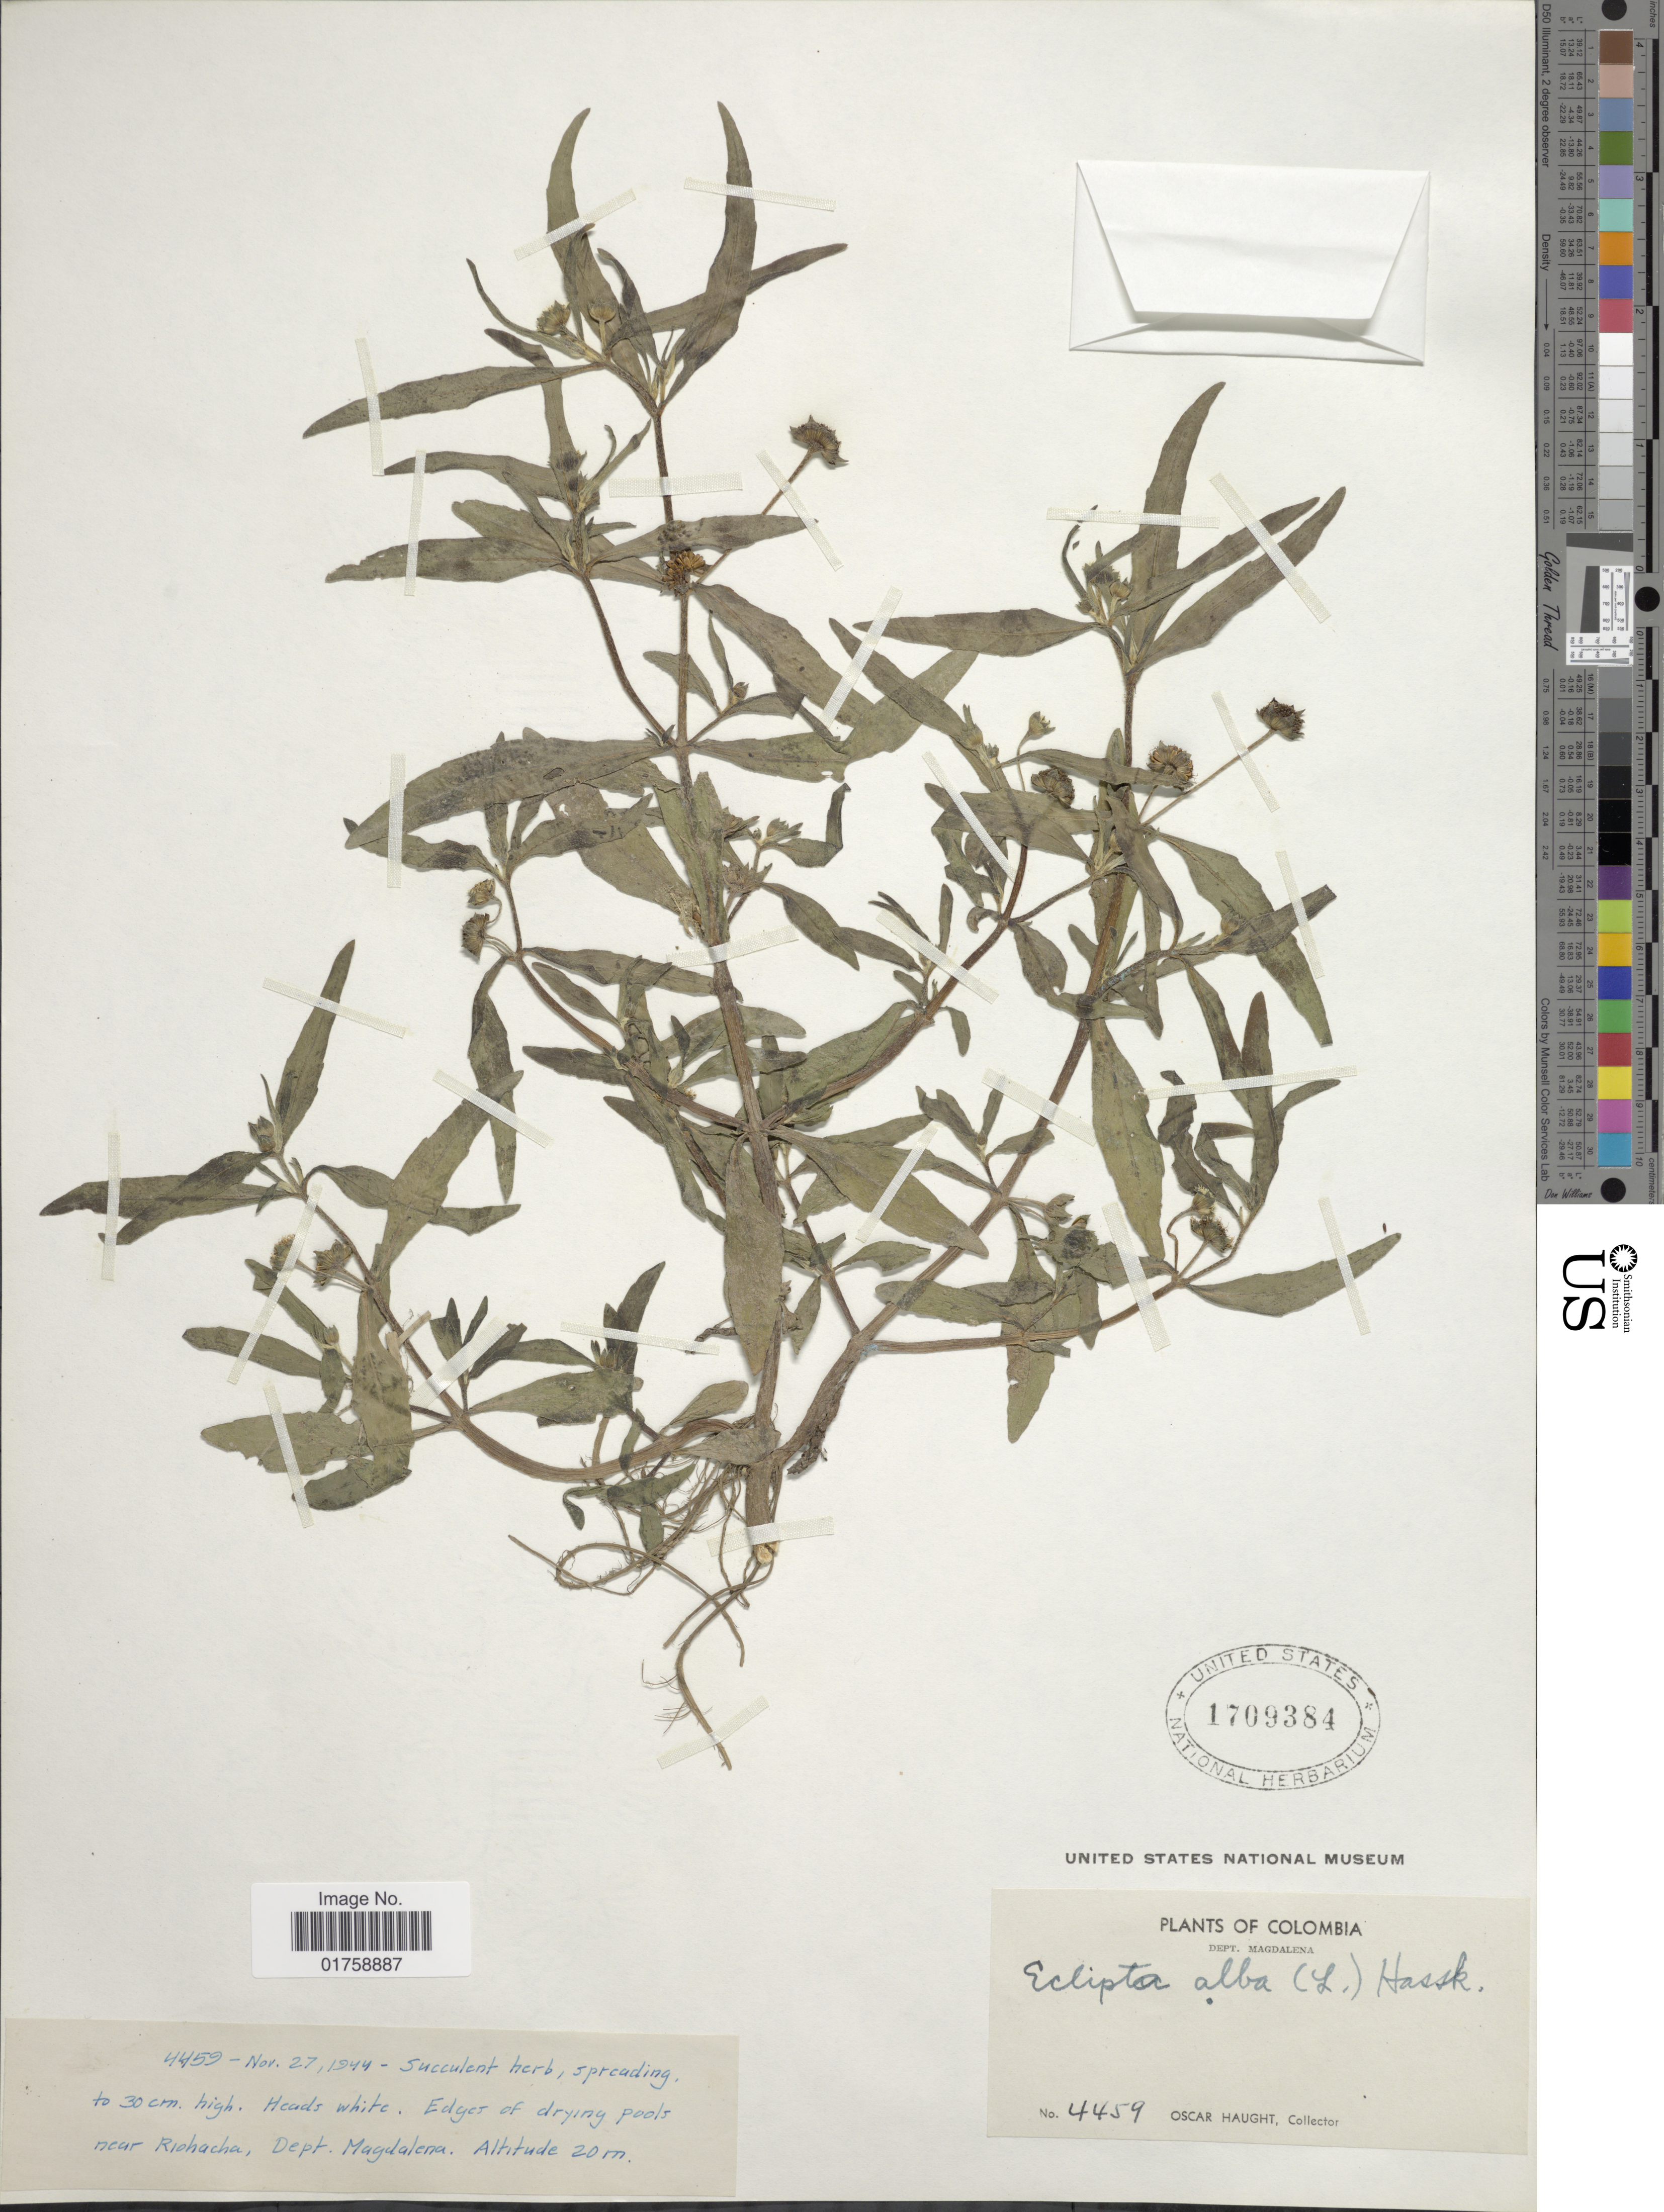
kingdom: Plantae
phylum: Tracheophyta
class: Magnoliopsida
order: Asterales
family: Asteraceae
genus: Eclipta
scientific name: Eclipta alba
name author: (L.) Hassk.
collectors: O. L. Haught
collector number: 4459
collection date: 1944-11-27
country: Colombia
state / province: Magdalena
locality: Edges of drying pools near Richacha, Dept. Magdalena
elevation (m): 20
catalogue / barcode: US 1709384